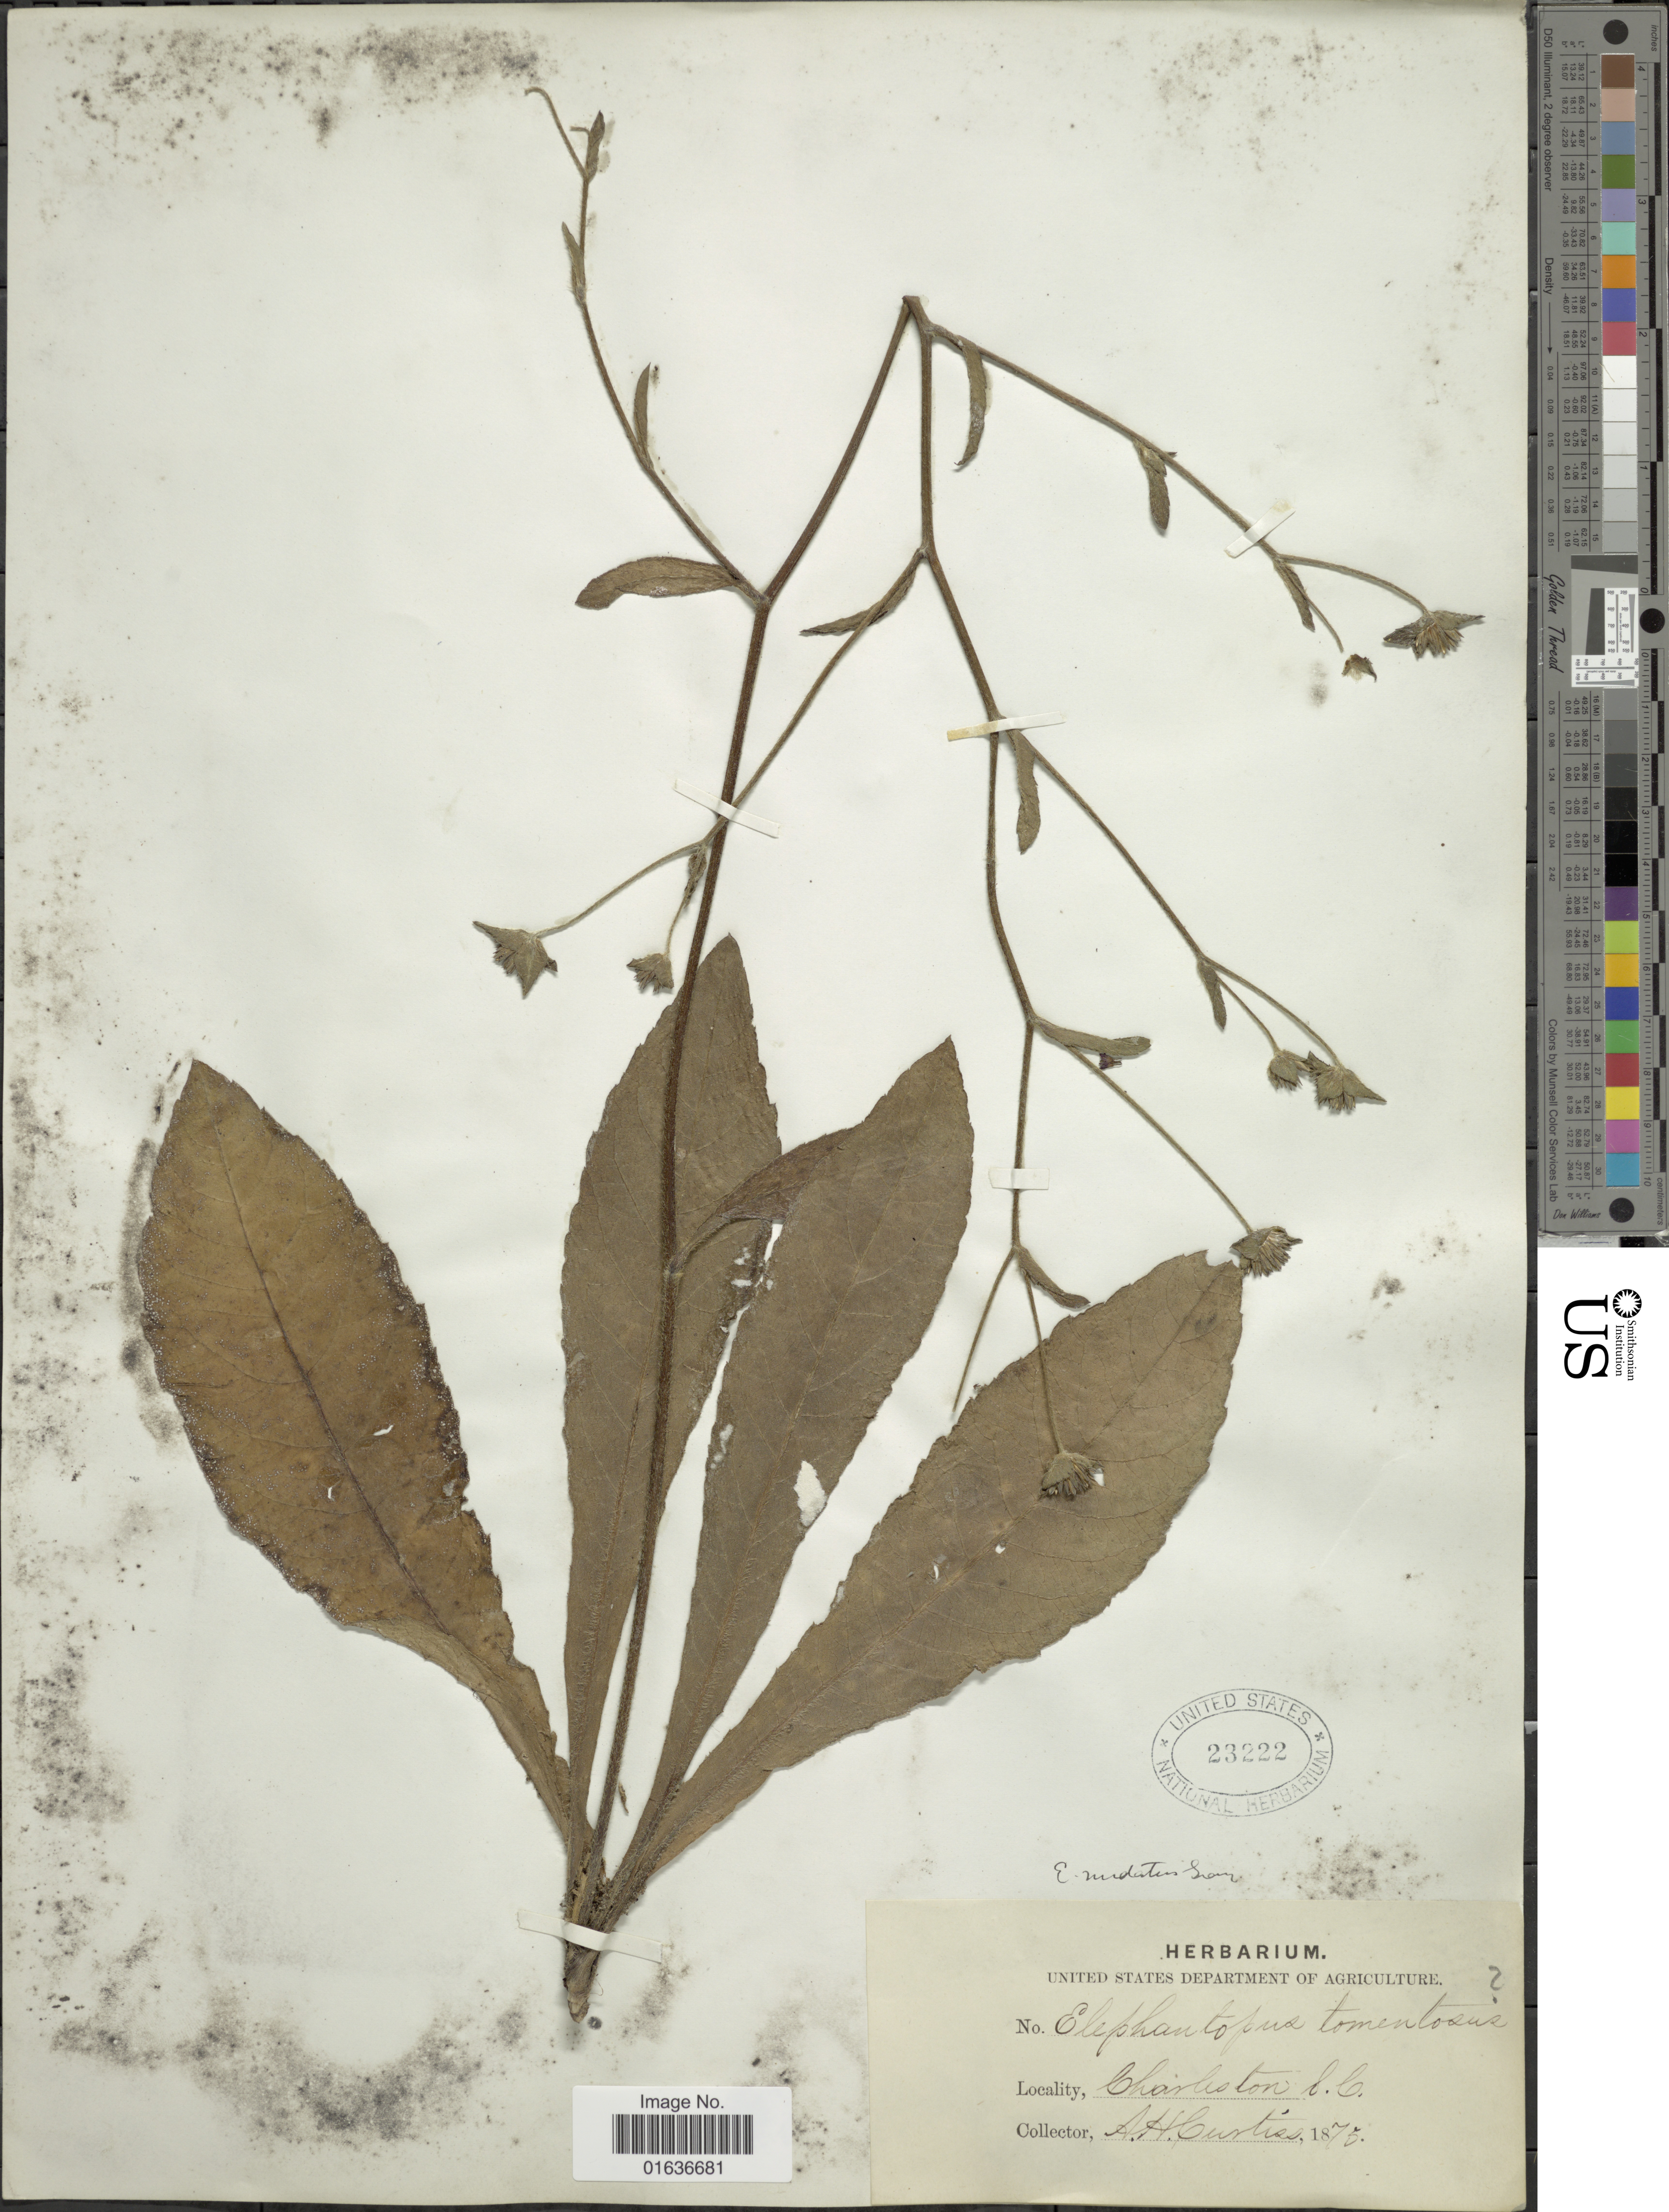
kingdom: Plantae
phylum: Tracheophyta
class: Magnoliopsida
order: Asterales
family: Asteraceae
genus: Elephantopus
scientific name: Elephantopus nudatus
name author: A. Gray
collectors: A. H. Curtiss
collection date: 1875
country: United States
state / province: South Carolina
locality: Charleston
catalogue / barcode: US 23222